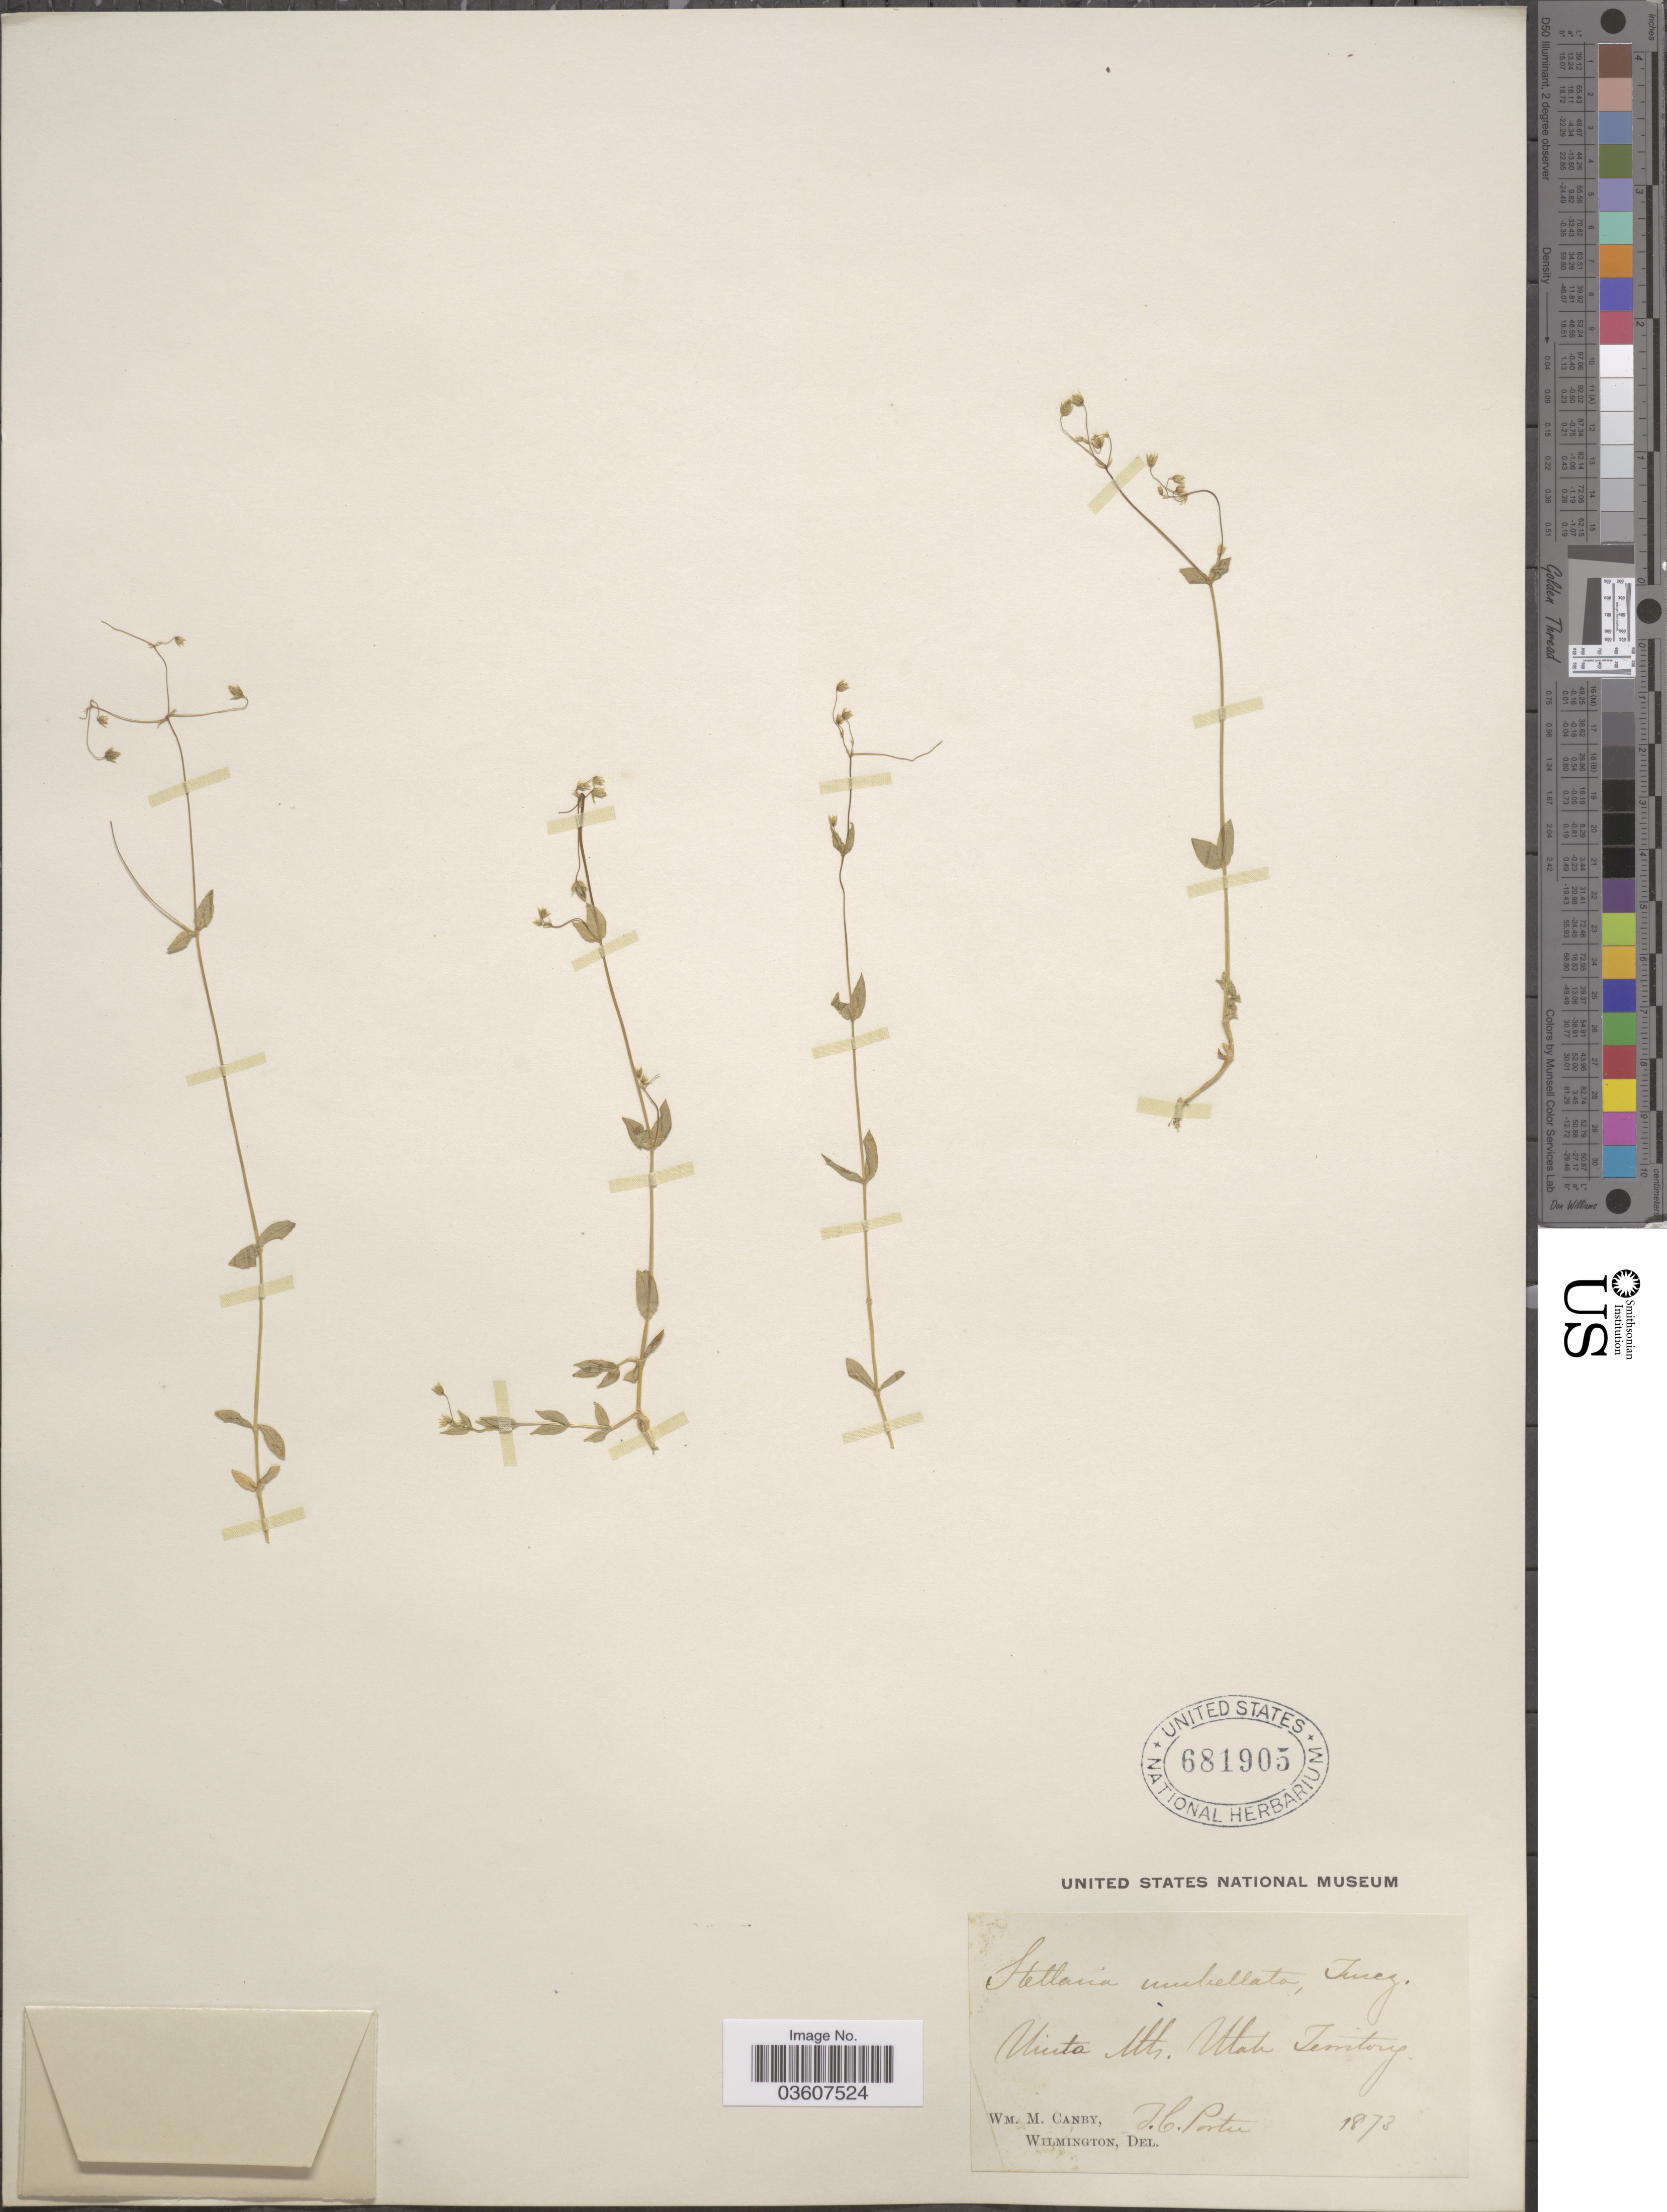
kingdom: Plantae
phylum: Tracheophyta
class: Magnoliopsida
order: Caryophyllales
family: Caryophyllaceae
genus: Stellaria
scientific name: Stellaria umbellata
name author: Turcz.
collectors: W. M. Canby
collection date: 1873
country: United States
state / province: Utah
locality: Uinta Mts. Utah Territory. I.C.Porter.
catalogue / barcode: US 681905